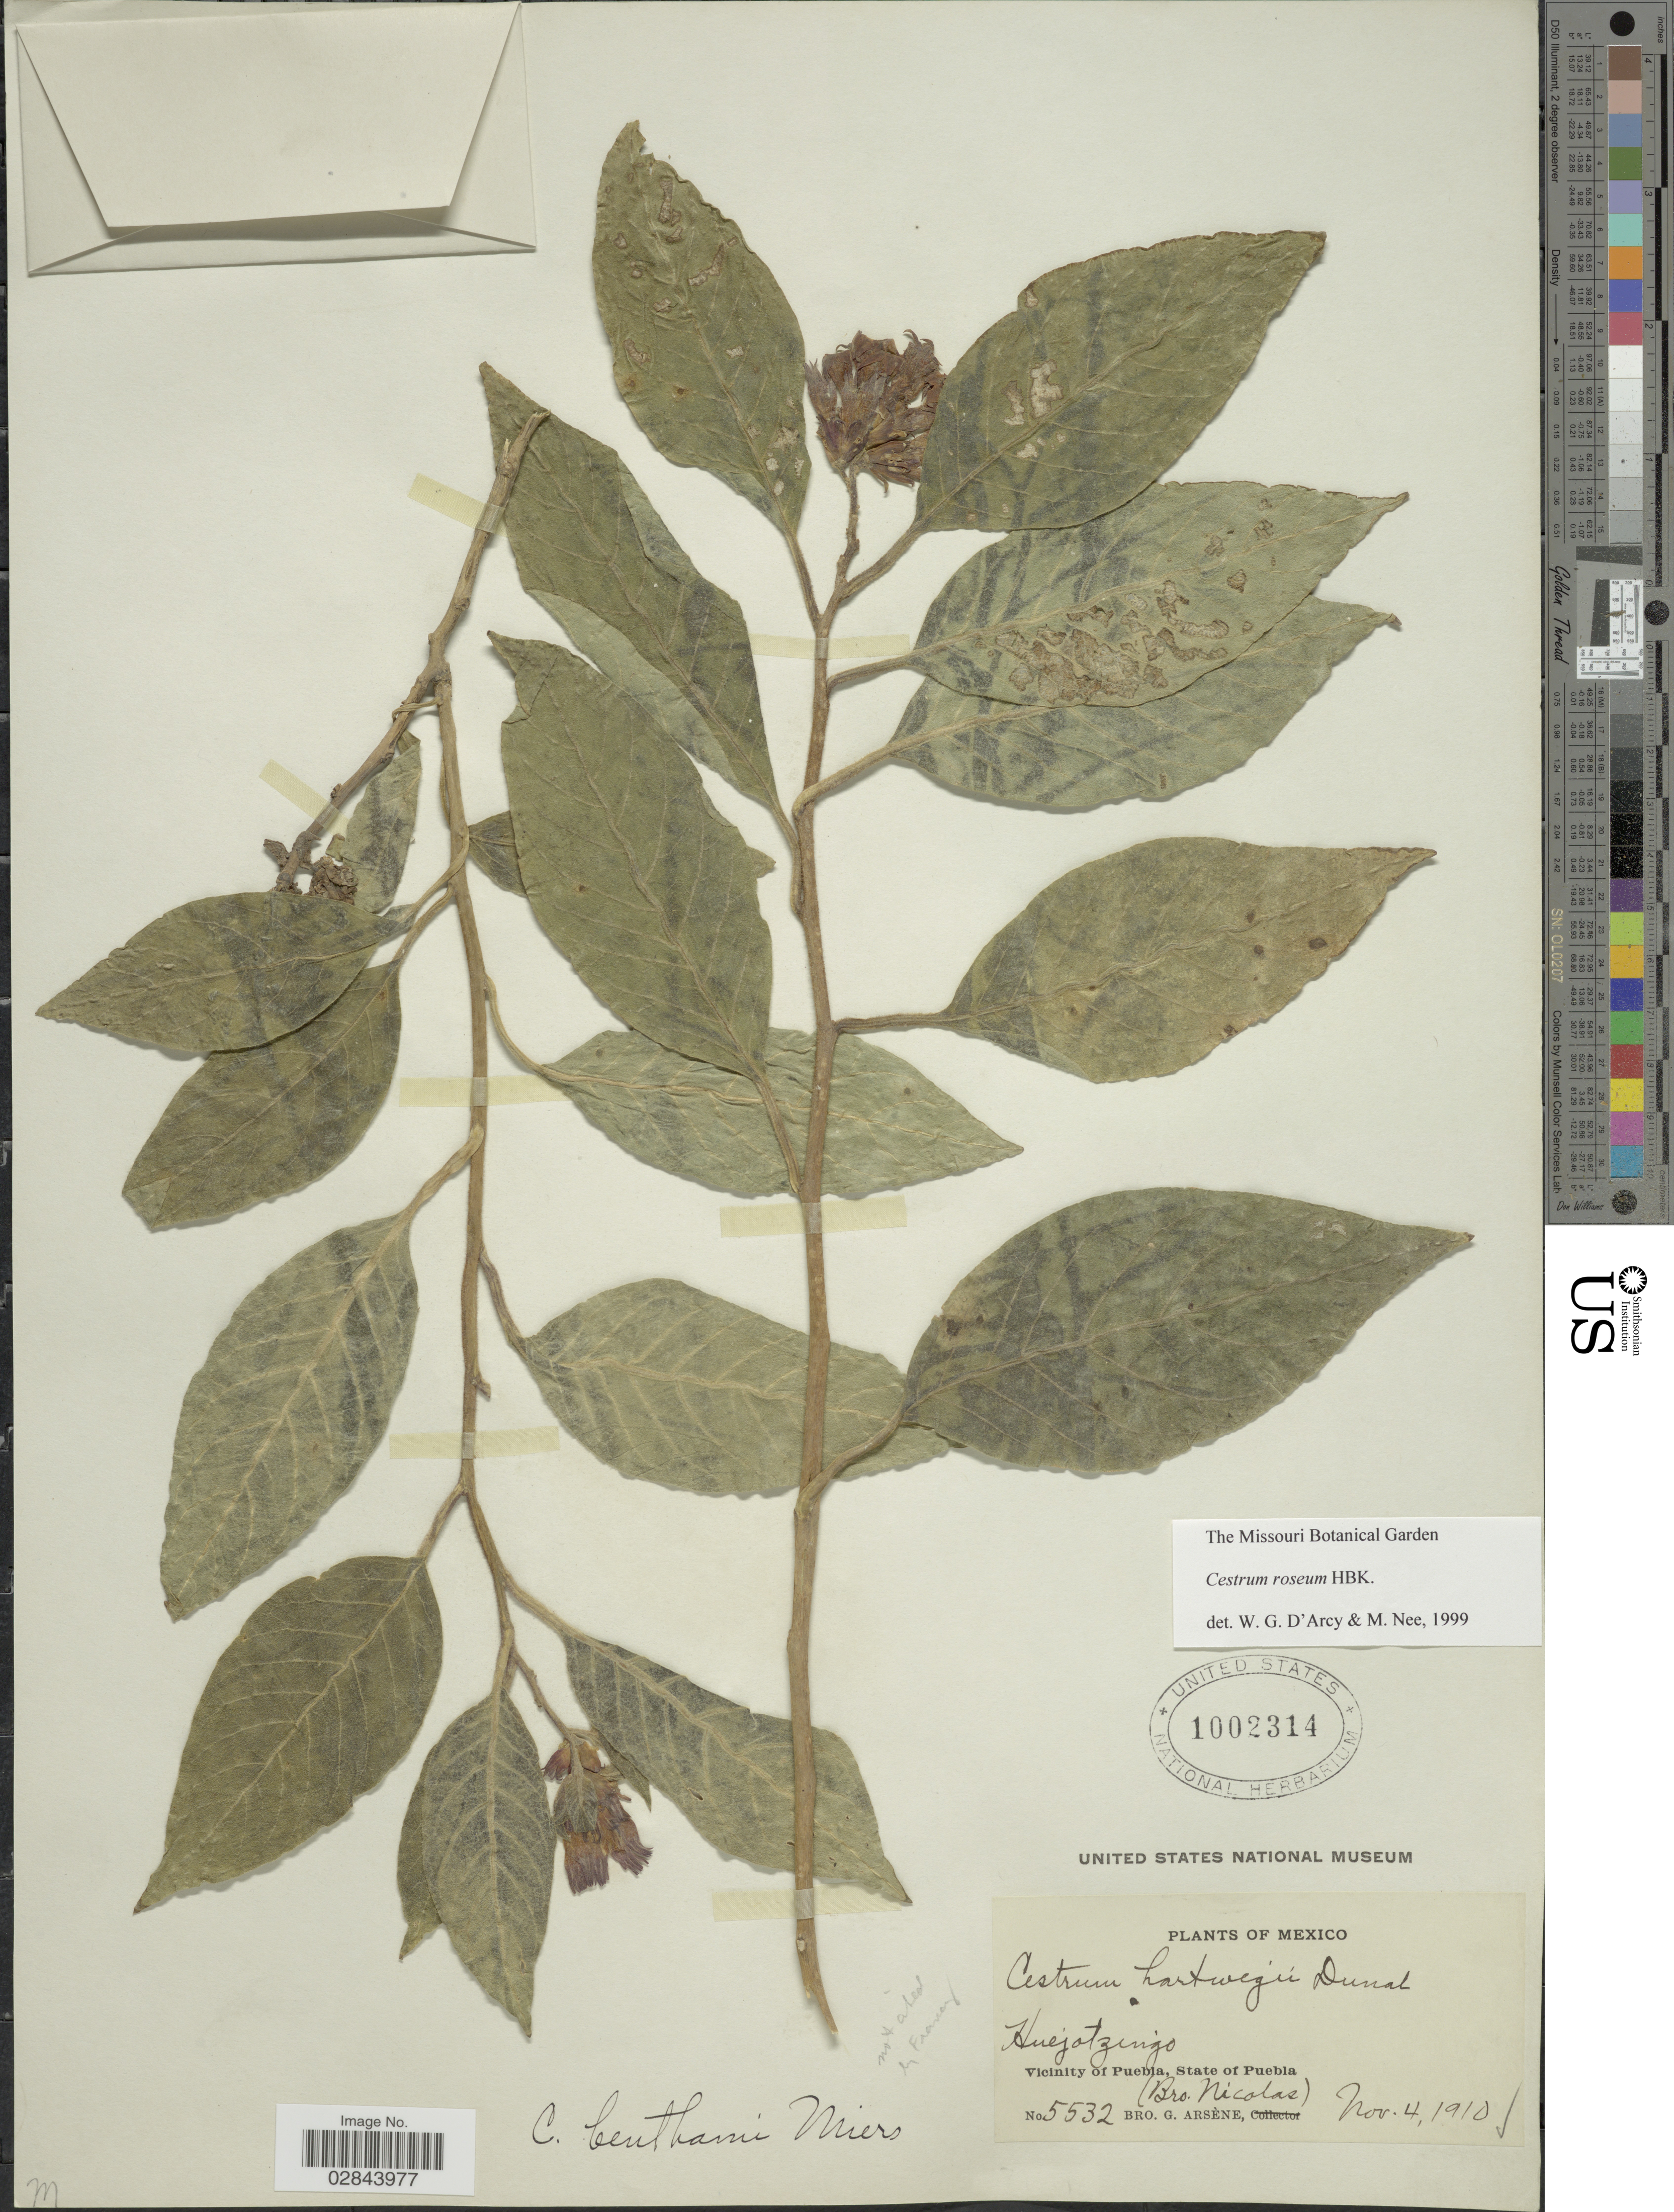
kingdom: Plantae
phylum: Tracheophyta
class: Magnoliopsida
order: Solanales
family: Solanaceae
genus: Cestrum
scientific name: Cestrum roseum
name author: Kunth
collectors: Bro. G. Arsène & Bro. Nicolas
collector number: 5532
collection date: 1910-11-04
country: Mexico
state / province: Puebla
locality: Huejotzingo. Vicinity of Puebla.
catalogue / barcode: US 1002314